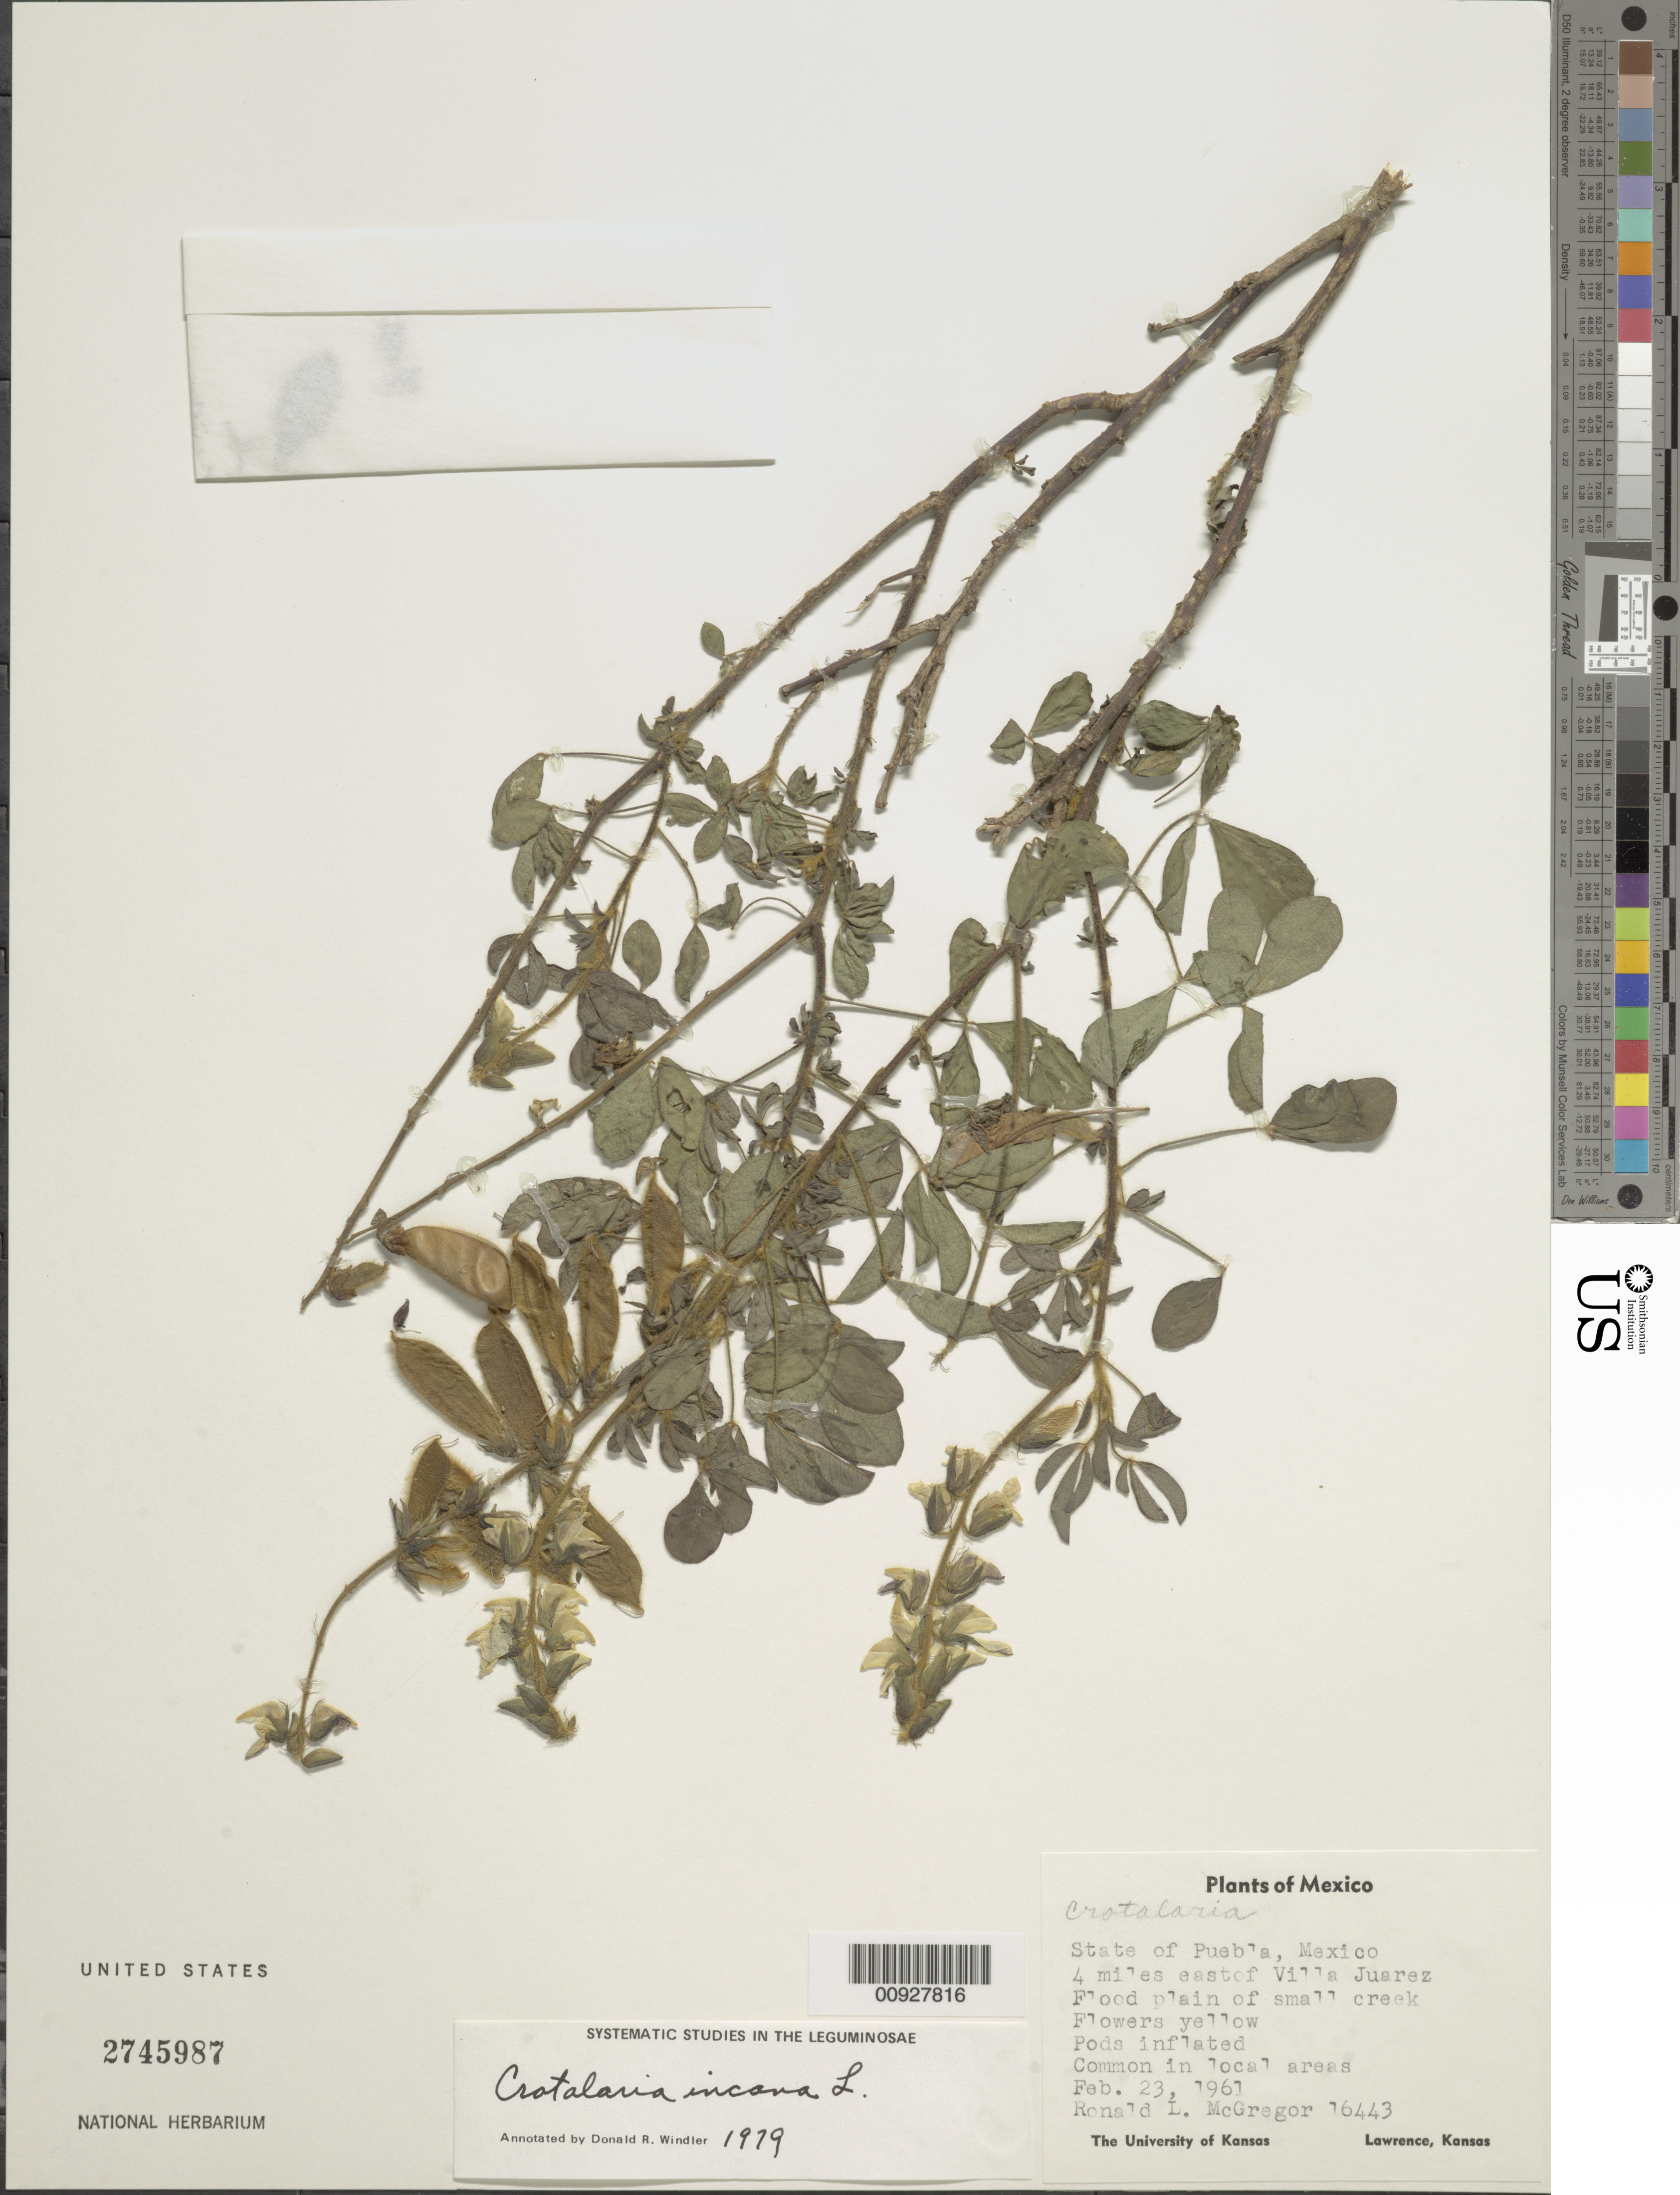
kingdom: Plantae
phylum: Tracheophyta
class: Magnoliopsida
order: Fabales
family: Fabaceae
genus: Crotalaria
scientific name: Crotalaria incana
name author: L.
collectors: R. McGregor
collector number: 16443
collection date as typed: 23 Feb 1961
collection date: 1961-02-23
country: Mexico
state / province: Puebla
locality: State of Puebla: 4 miles east of Villa Juárez.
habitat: Flood plain of small creek.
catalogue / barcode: US 2745987